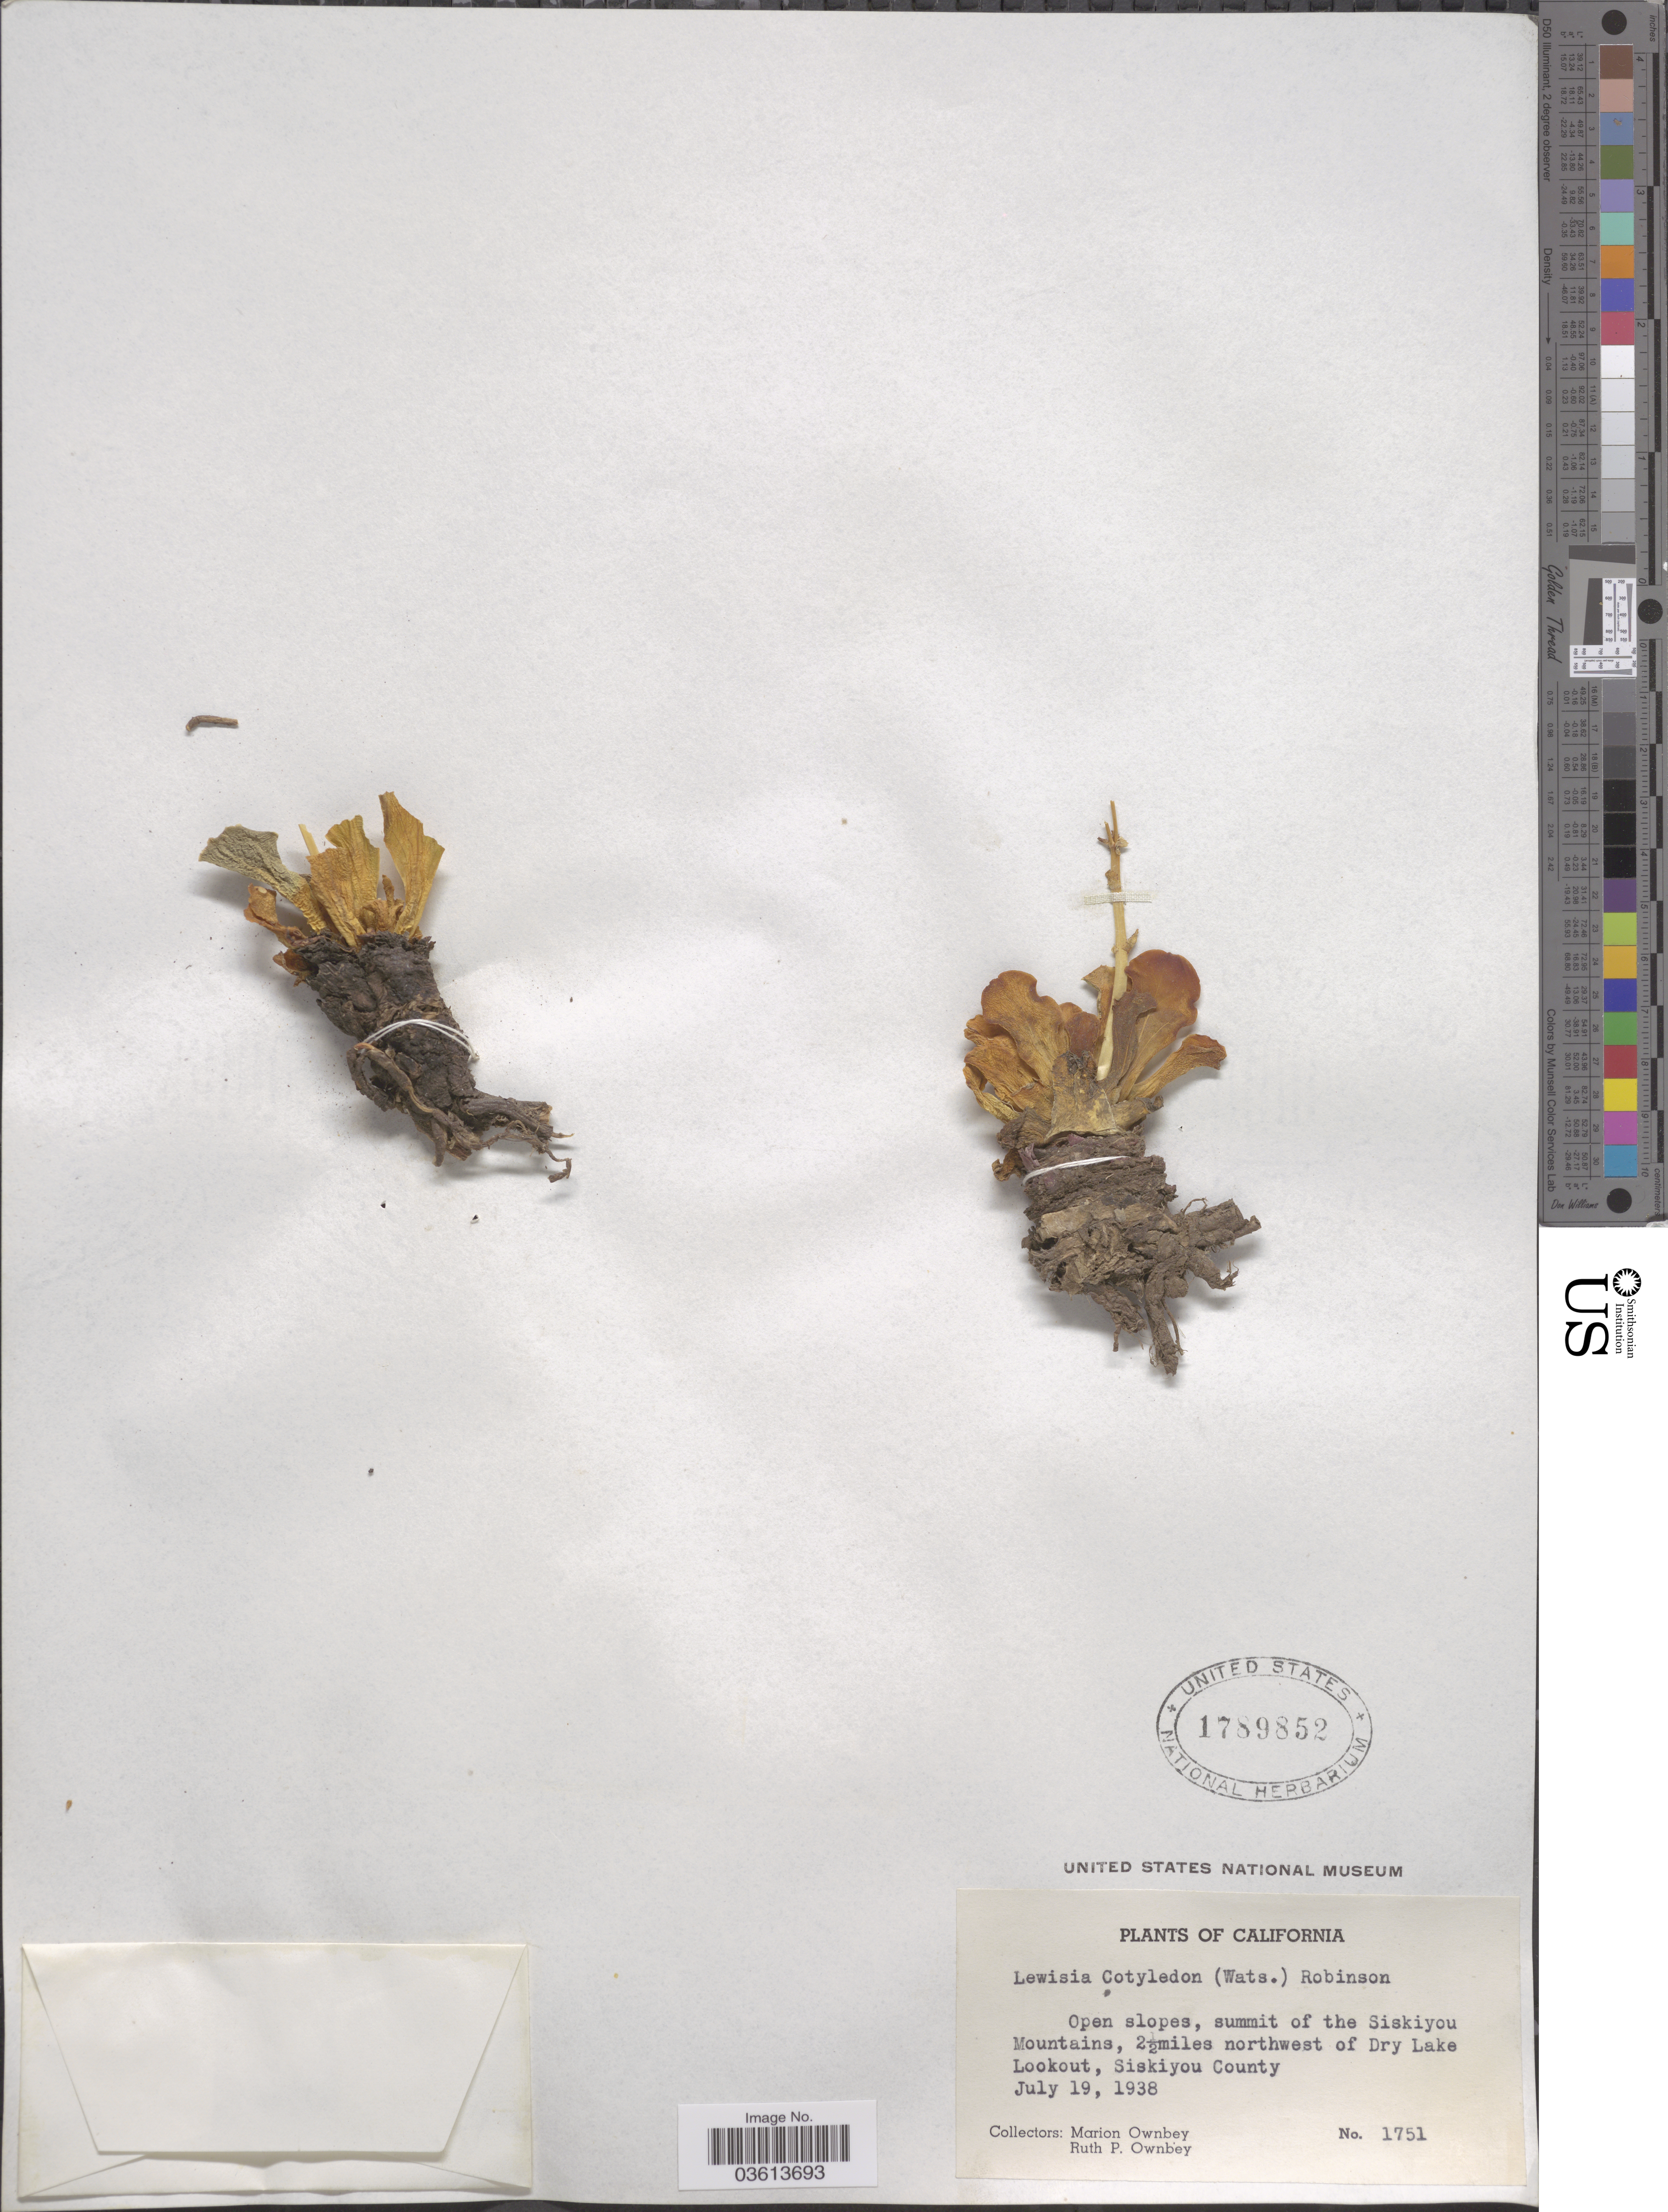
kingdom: Plantae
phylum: Tracheophyta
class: Magnoliopsida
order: Caryophyllales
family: Montiaceae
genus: Lewisia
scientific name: Lewisia cotyledon var. cotyledon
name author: (S. Watson) B.L. Rob.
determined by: Dempster, L. T.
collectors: M. Ownbey & R. Ownbey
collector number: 1751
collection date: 1938-07-19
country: United States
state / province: California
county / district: Siskiyou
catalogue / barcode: US 1789852